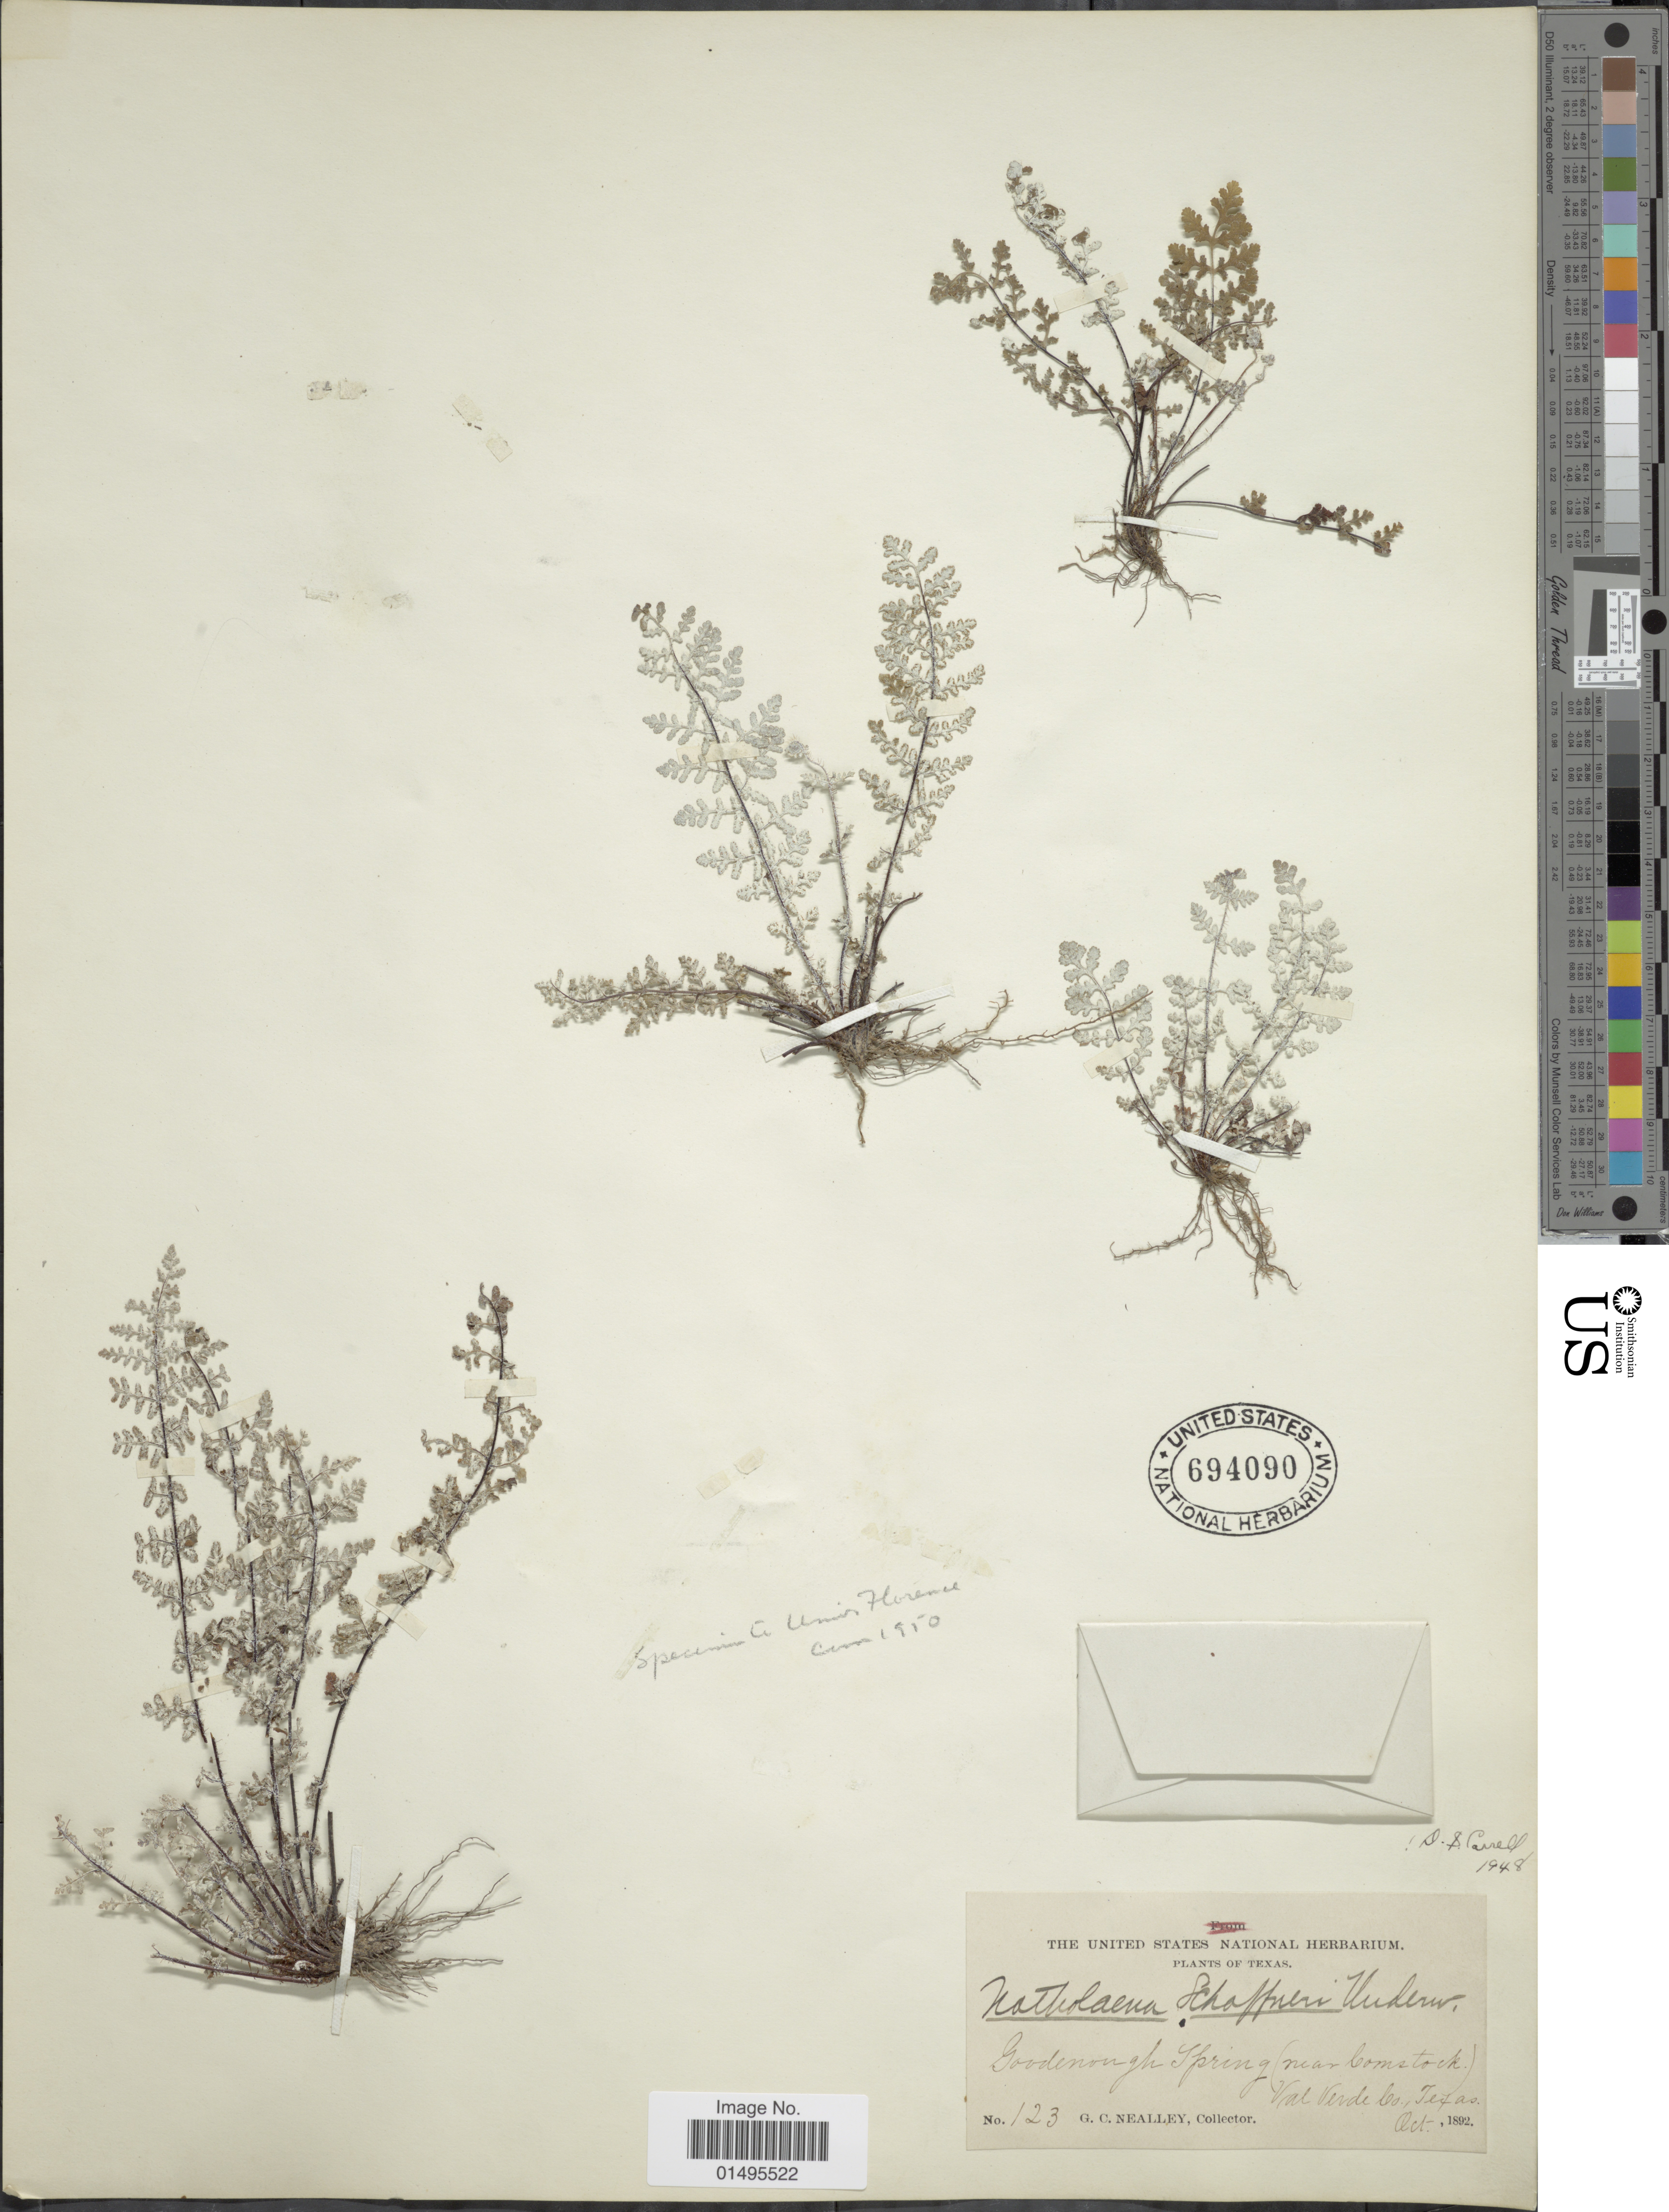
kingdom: Plantae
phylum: Tracheophyta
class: Polypodiopsida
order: Polypodiales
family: Pteridaceae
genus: Notholaena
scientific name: Notholaena schaffneri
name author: (E. Fourn.) Underw.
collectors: G. C. Nealley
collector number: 123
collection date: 1892-10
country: United States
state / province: Texas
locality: Goodenough Srpring ( near bomstock), Val Verde Co.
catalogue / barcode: US 694090